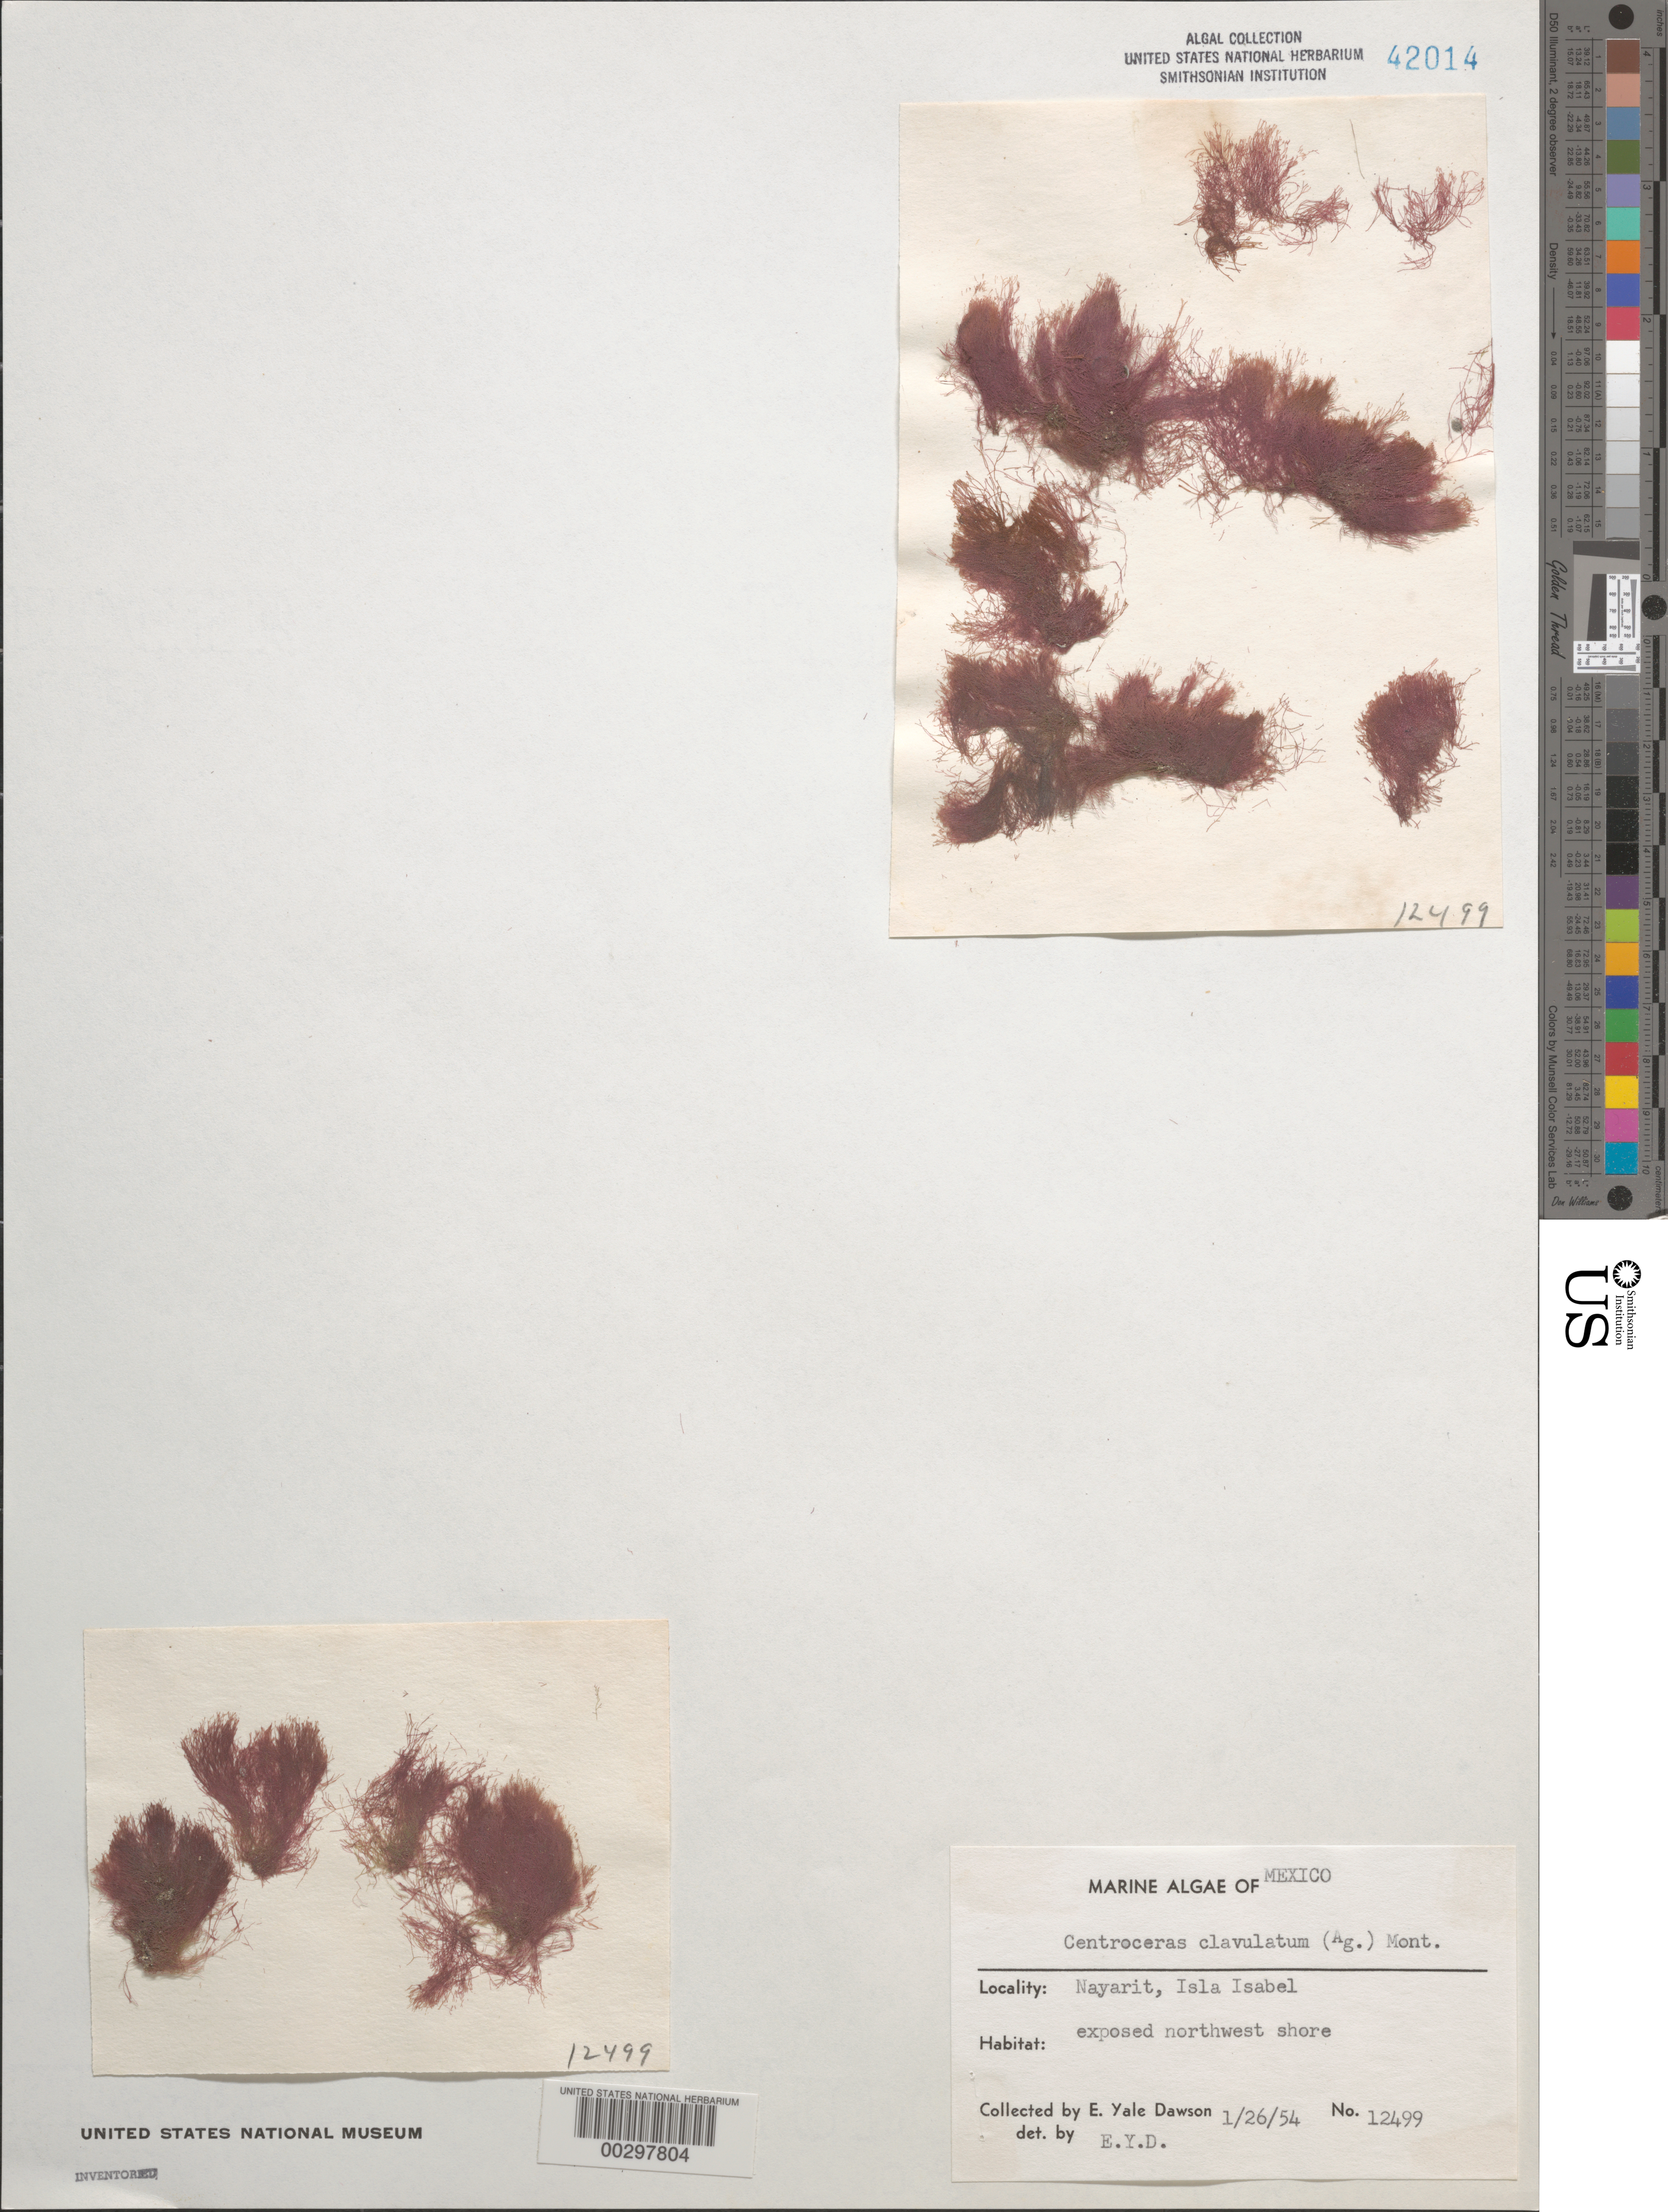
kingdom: Plantae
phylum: Rhodophyta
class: Florideophyceae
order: Ceramiales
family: Ceramiaceae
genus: Centroceras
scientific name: Centroceras clavulatum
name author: (C. Agardh) Mont.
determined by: Dawson, E. Y.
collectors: E. Y. Dawson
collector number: EYD 12499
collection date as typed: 26 Jan 1954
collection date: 1954-01-26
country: Mexico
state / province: Nayarit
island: Isla Isabela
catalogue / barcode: US 42014